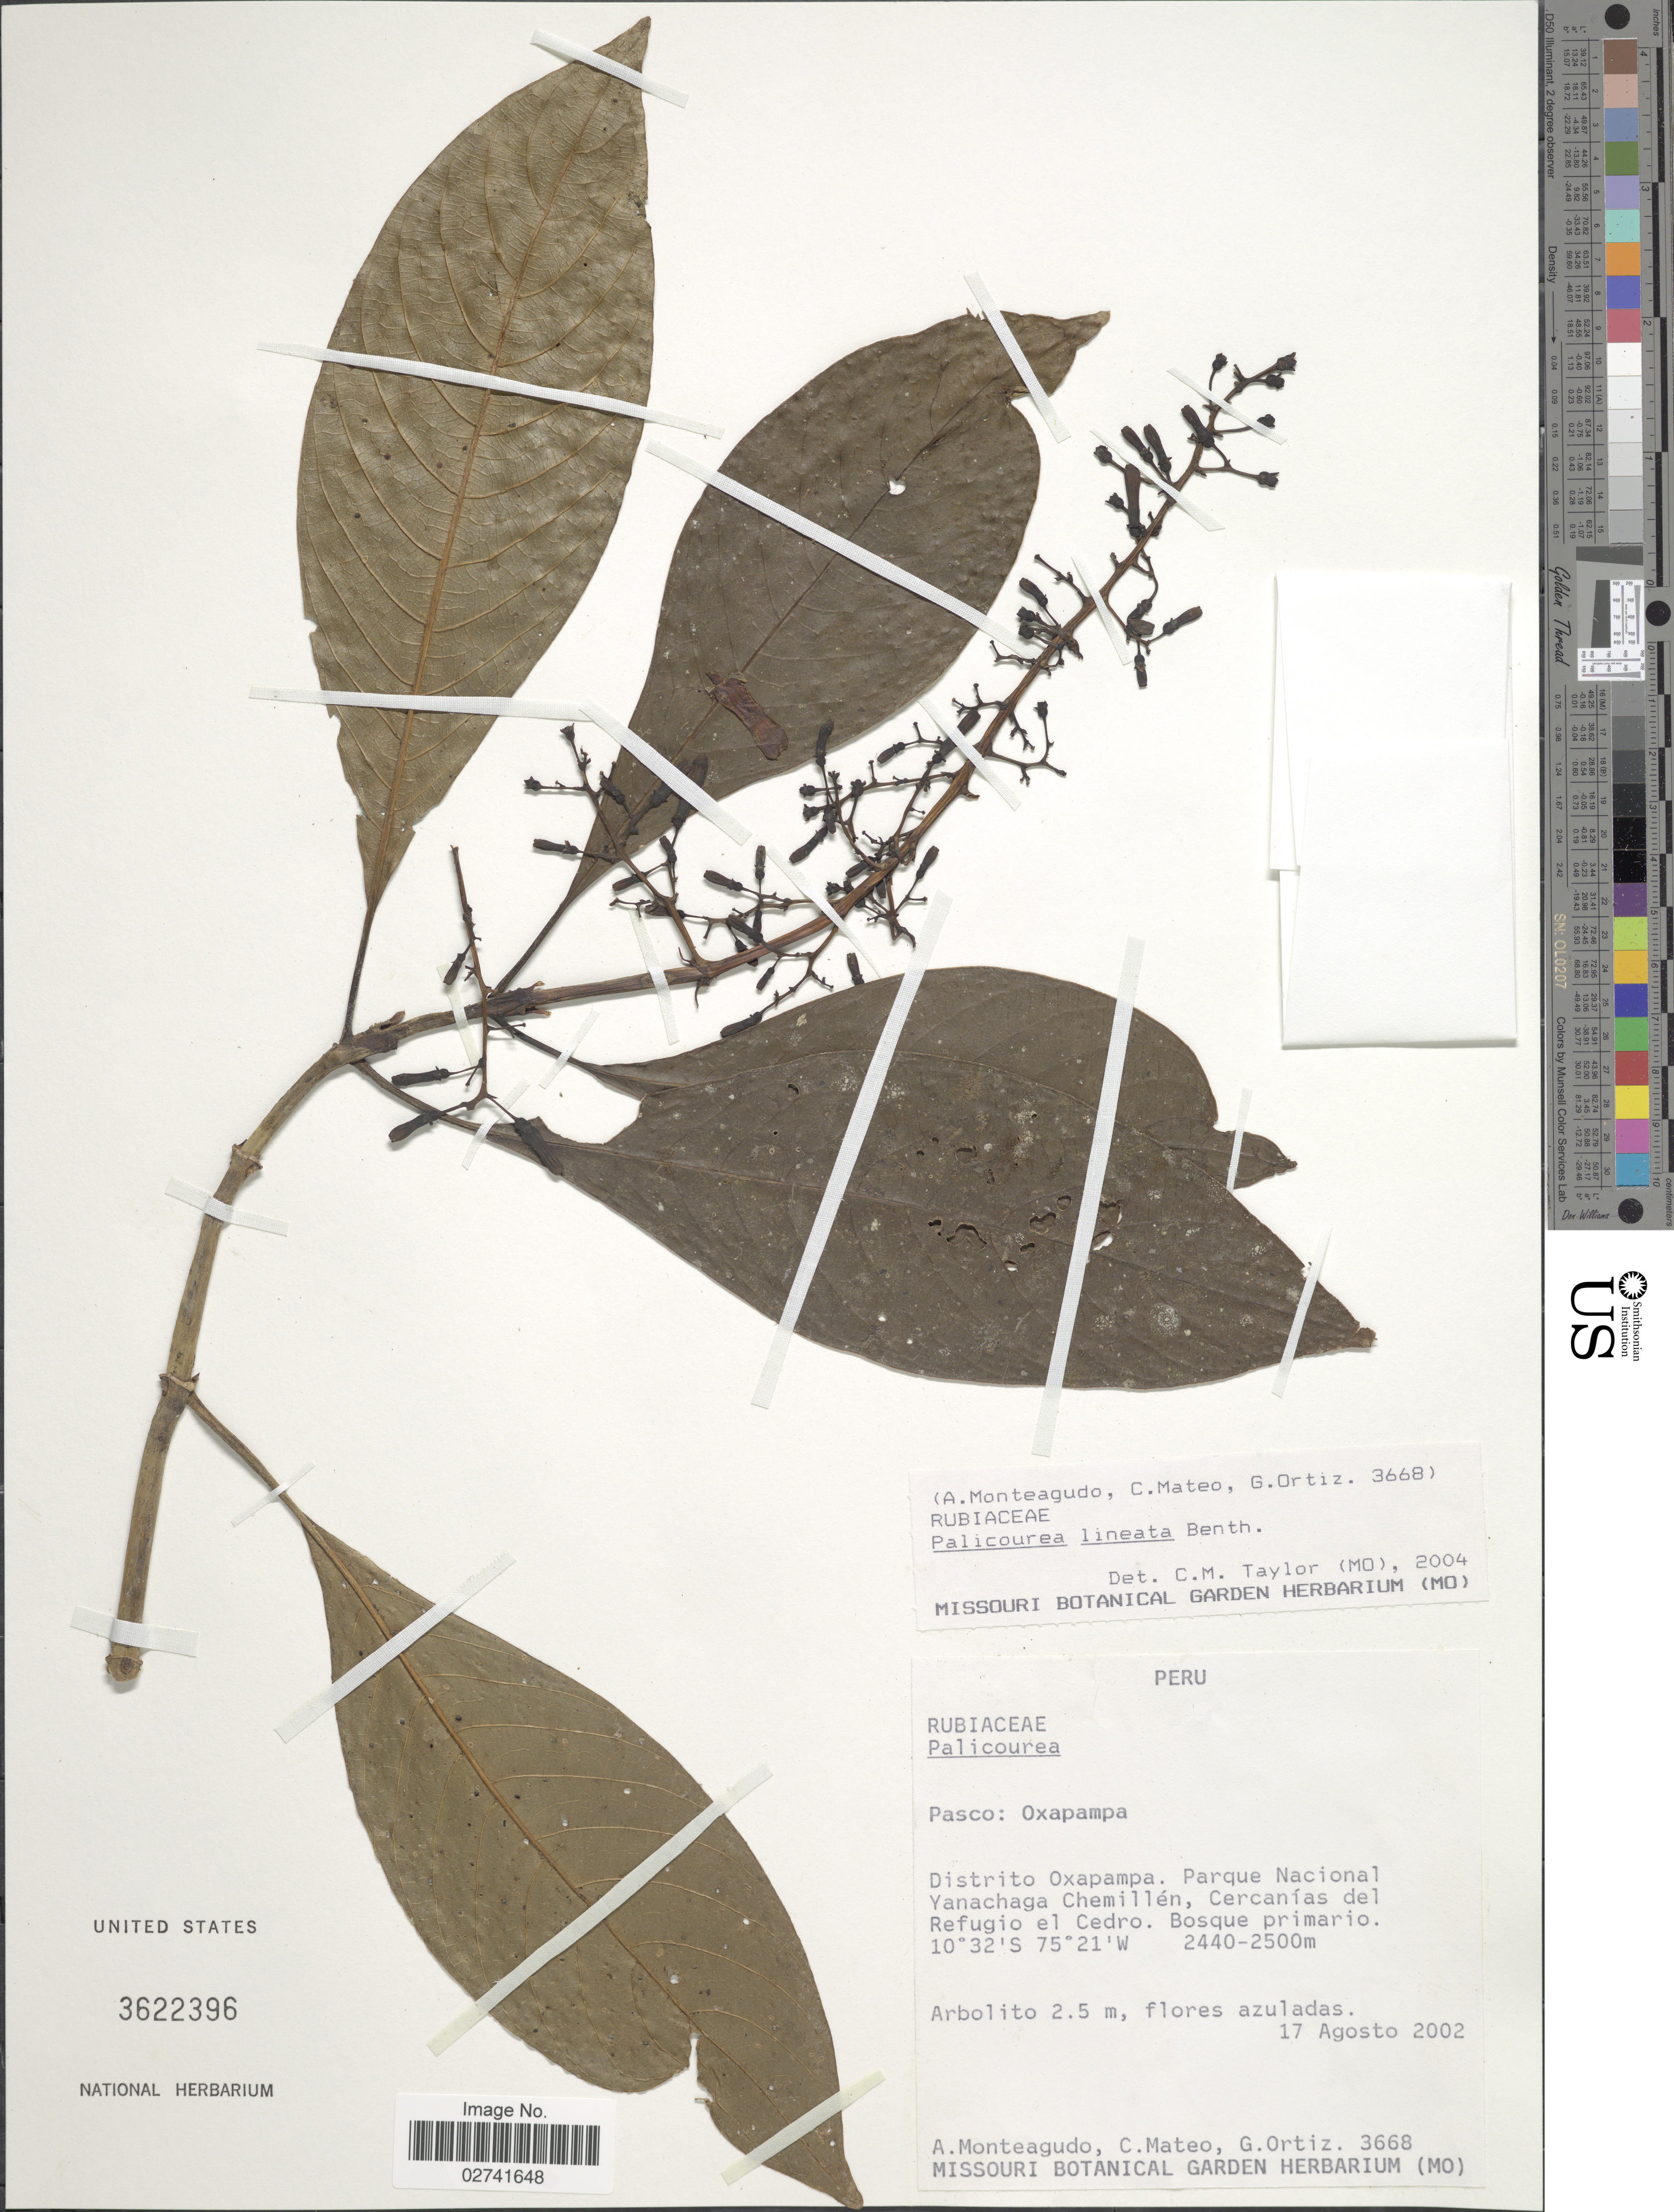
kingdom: Plantae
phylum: Tracheophyta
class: Magnoliopsida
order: Gentianales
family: Rubiaceae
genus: Palicourea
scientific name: Palicourea lineata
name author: Benth.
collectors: A. Monteagudo, C. Mateo & G. Ortiz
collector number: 3668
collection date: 2002-08-17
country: Peru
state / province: Pasco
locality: Oxapampa, Distrito Oxapampa. Parque Nacional Yanachaga Chemillén, Cercanías del Refugio el Cedro. Bosque primario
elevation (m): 2440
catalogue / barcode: US 3622396